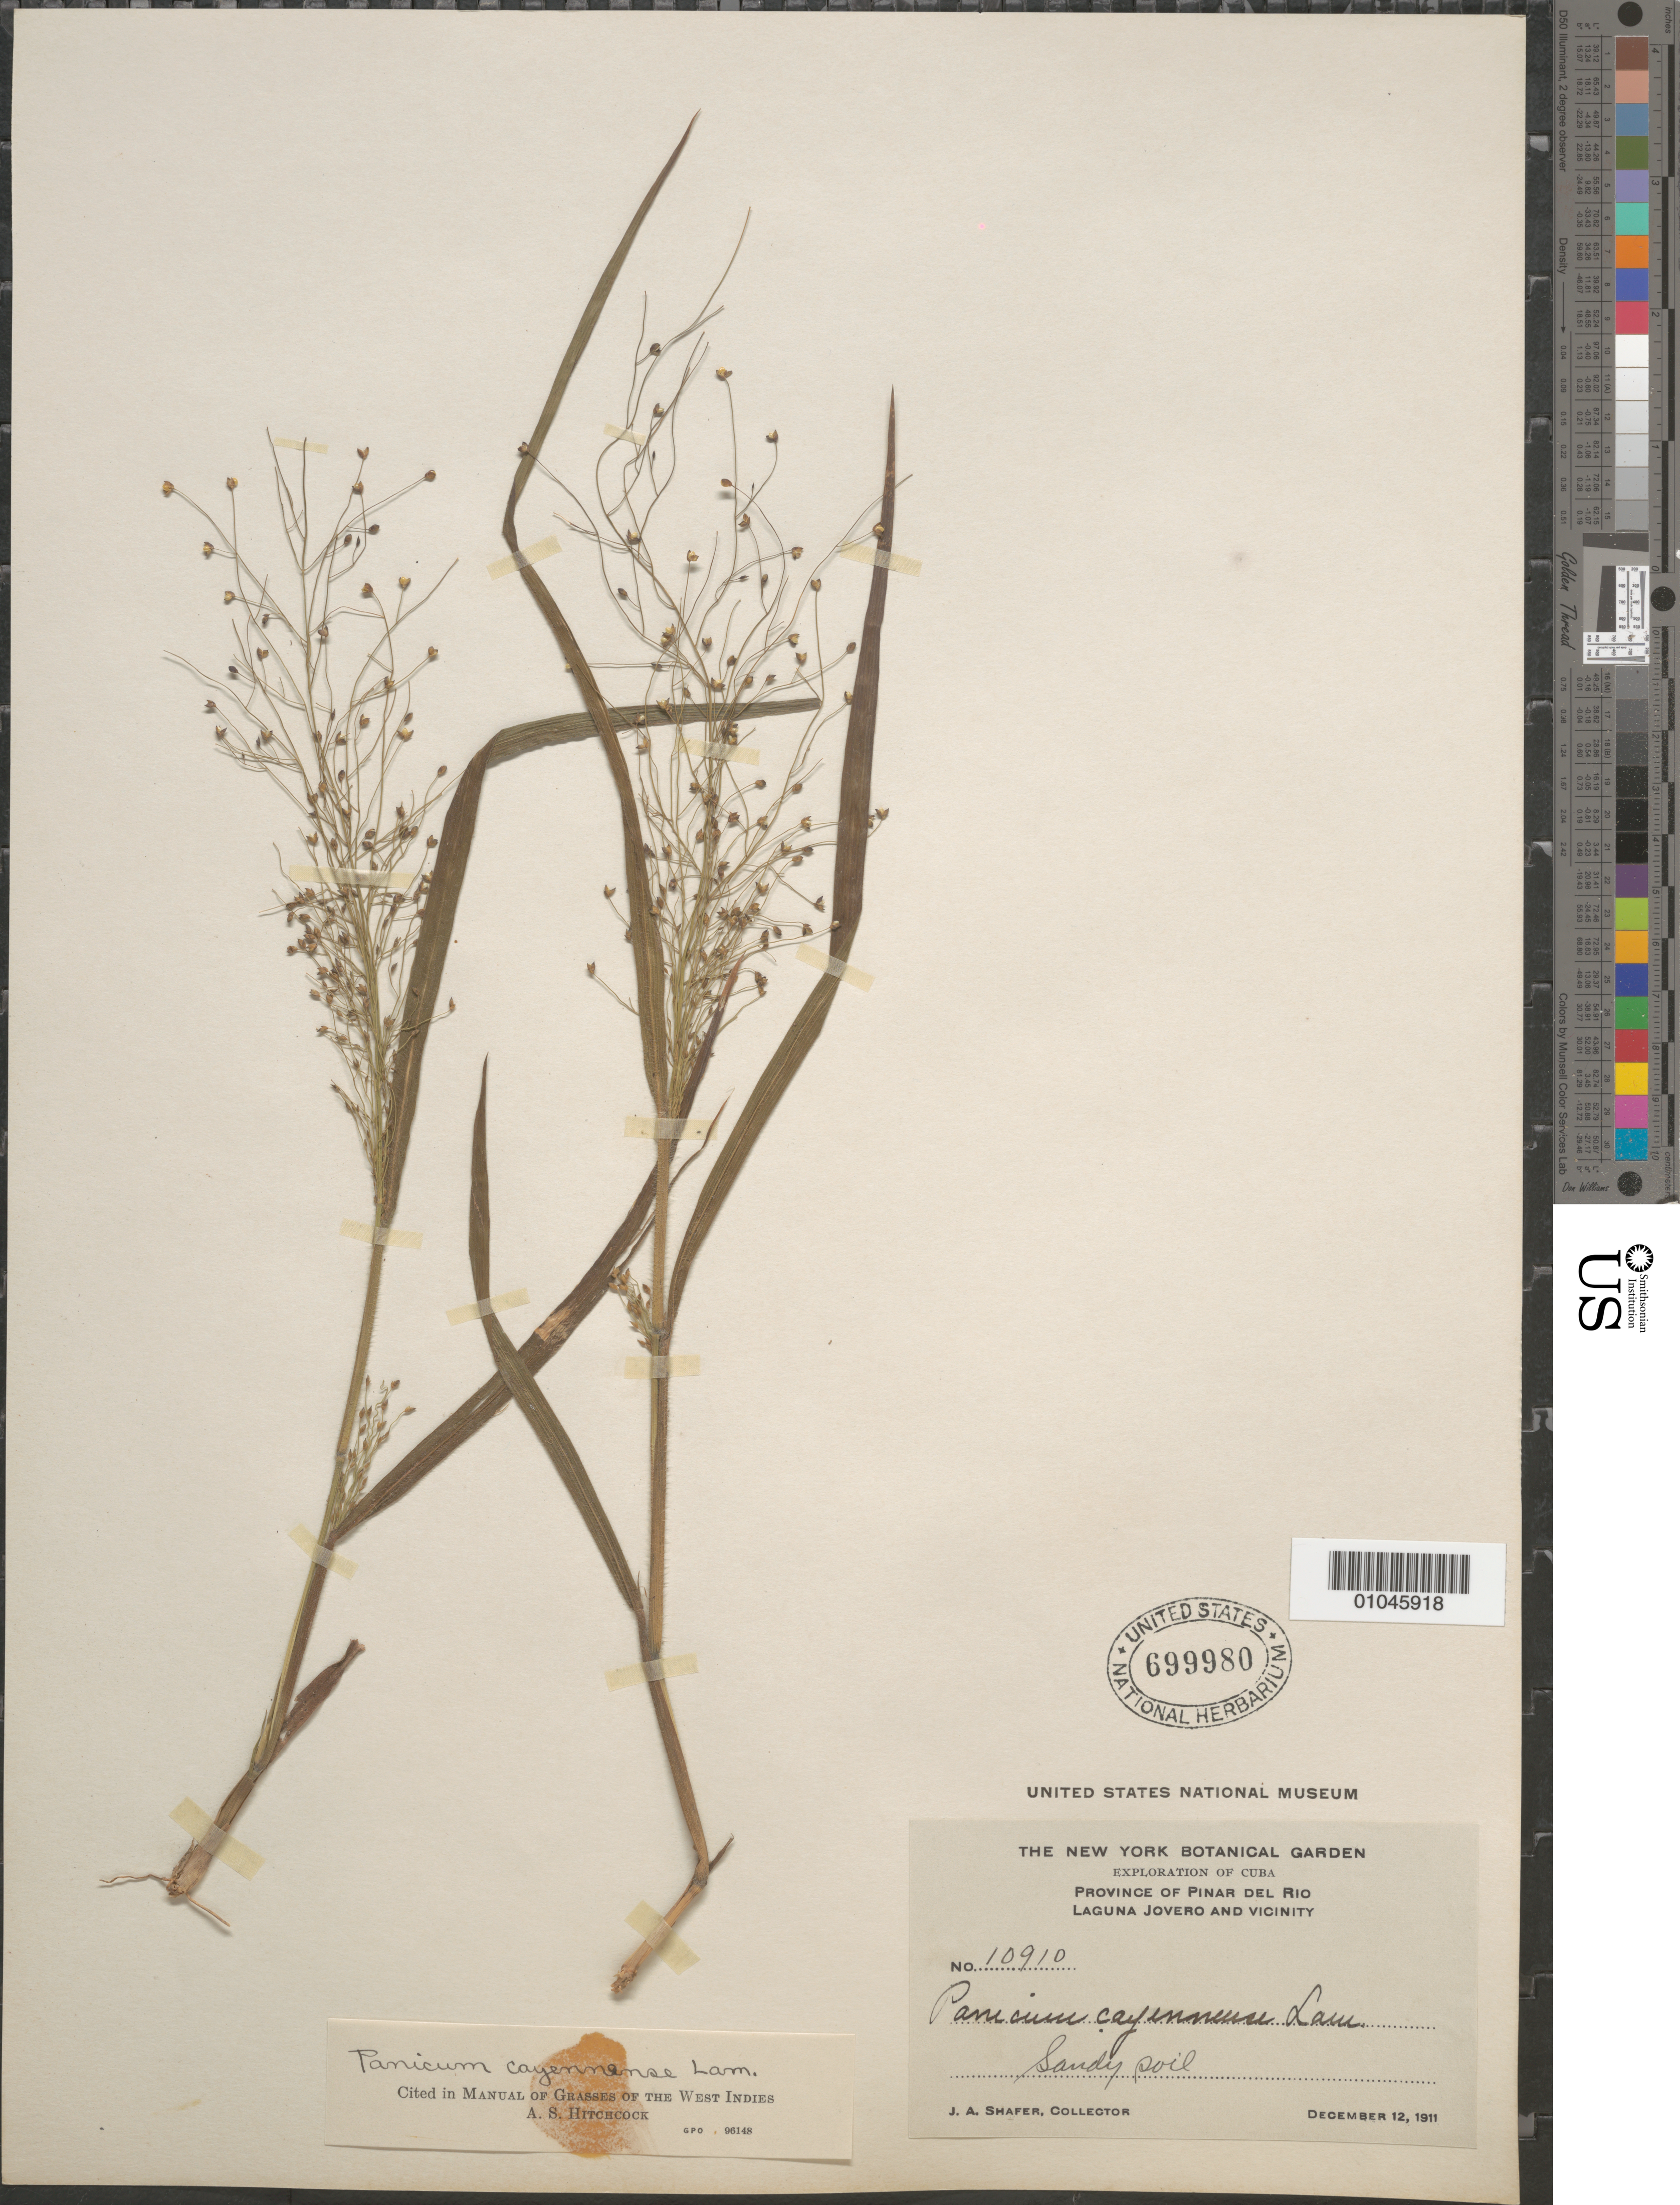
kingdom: Plantae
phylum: Tracheophyta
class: Liliopsida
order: Poales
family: Poaceae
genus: Panicum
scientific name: Panicum cayennense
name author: Lam.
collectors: J. A. Shafer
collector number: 10910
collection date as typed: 12 Dec 1911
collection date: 1911-12-12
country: Cuba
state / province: Pinar del Rio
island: Cuba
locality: Sandy soil Laguna Jovero and vicinity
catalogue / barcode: US 699980